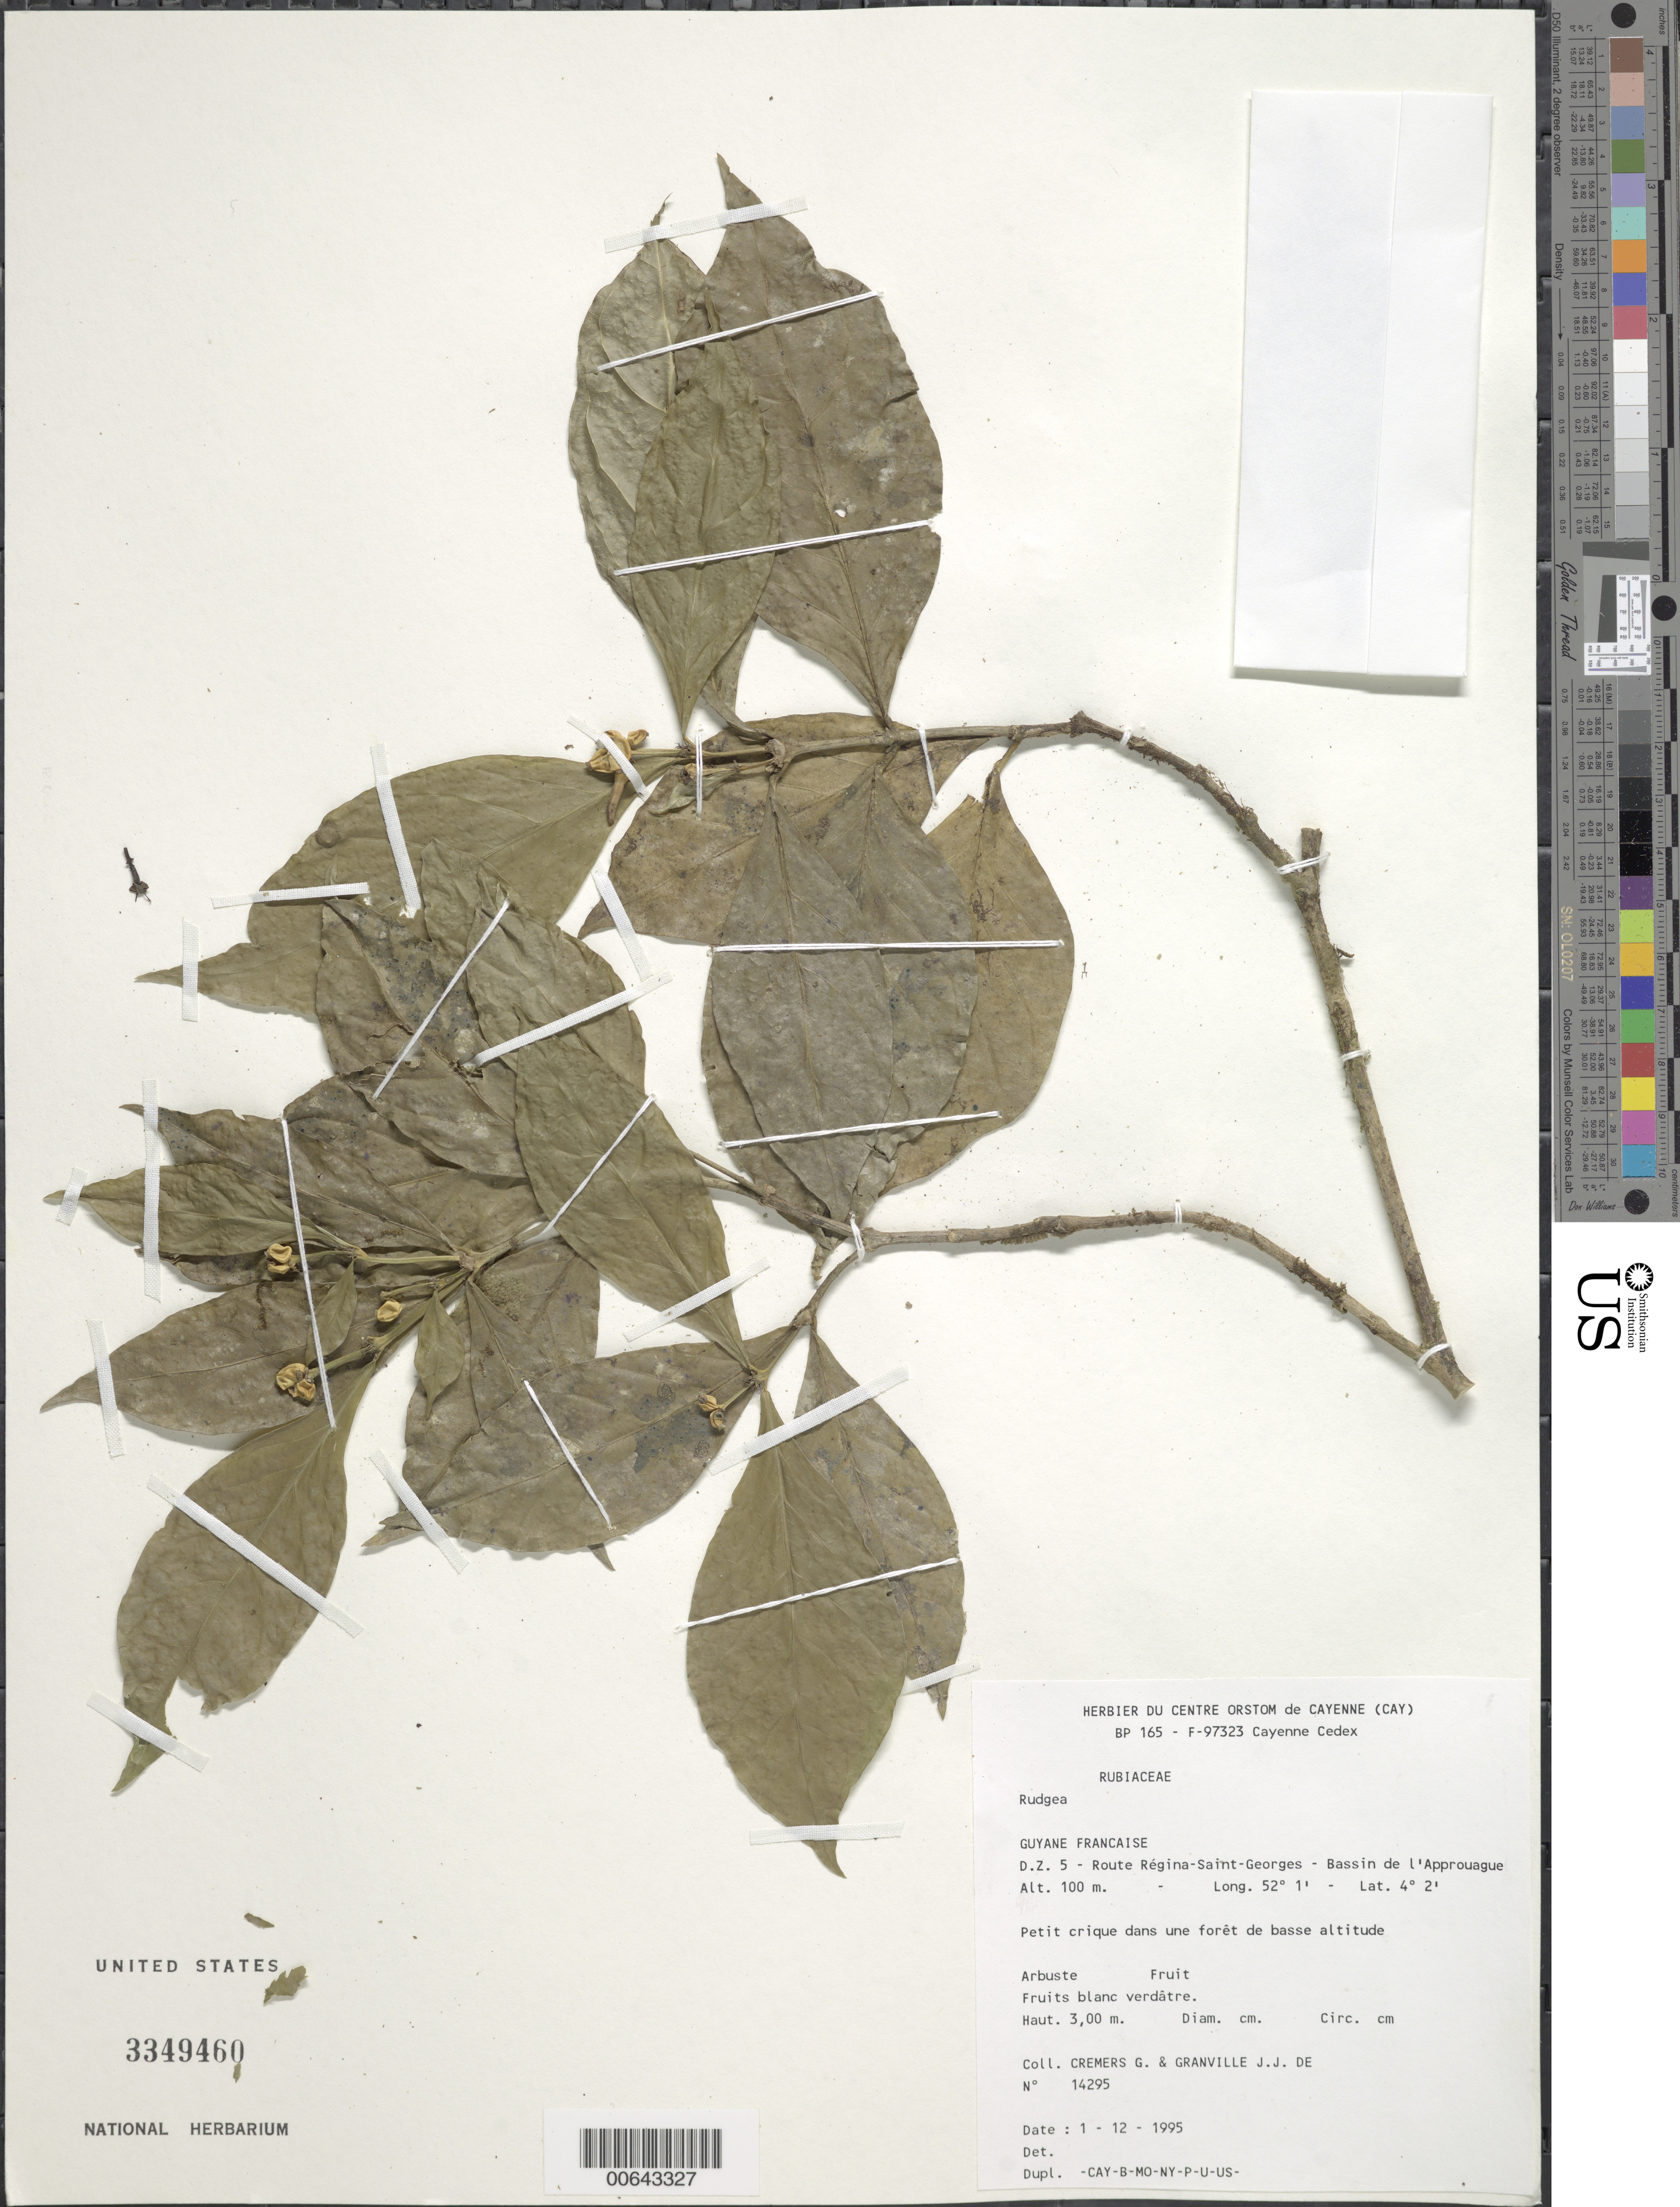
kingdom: Plantae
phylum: Tracheophyta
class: Magnoliopsida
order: Gentianales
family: Rubiaceae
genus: Rudgea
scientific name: Rudgea sp.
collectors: G. Cremers & J.-J. de Granville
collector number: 14295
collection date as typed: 1-Dec-95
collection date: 1995-12-01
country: French Guiana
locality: Route Regina-Saint-Georges, D.Z. 5, Bassin de l'Approuague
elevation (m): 100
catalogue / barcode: US 3349460